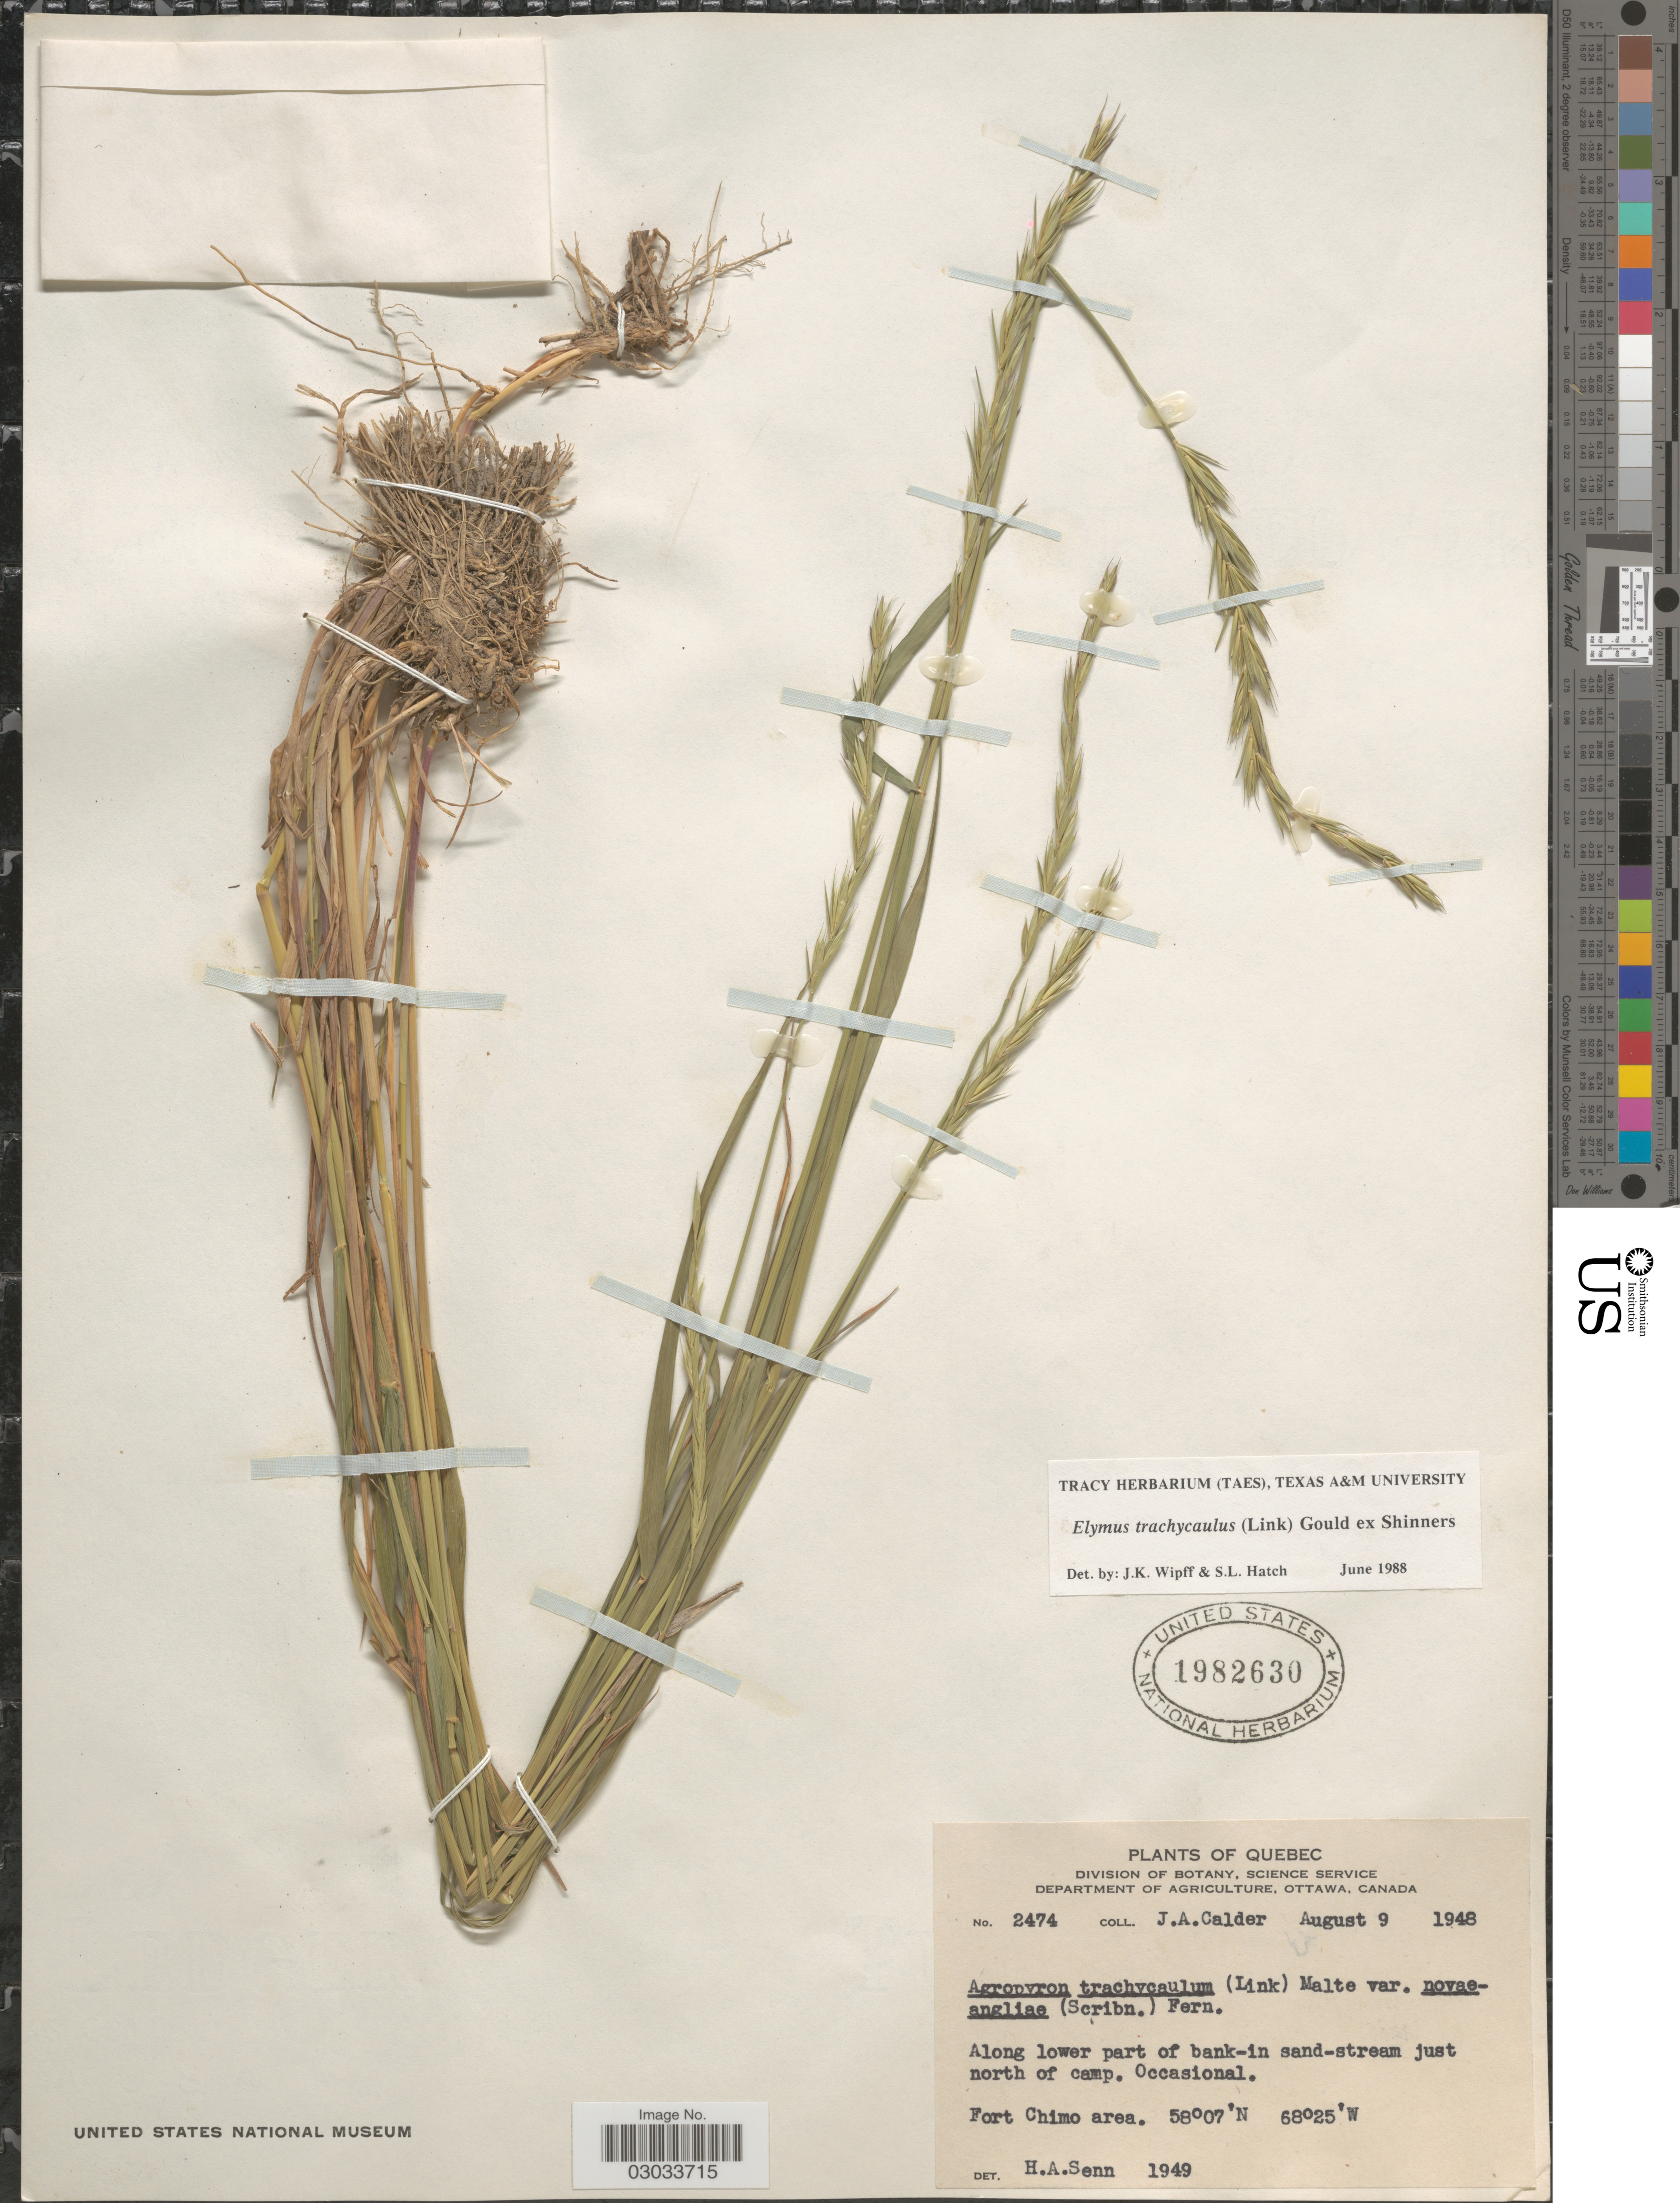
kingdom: Plantae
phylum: Tracheophyta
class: Liliopsida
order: Poales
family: Poaceae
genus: Elymus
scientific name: Elymus trachycaulus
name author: (Link) Gould ex Shinners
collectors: J. A. Calder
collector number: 2474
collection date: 1948-08-09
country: Canada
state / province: Quebec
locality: Along lower part of bank-in sand-stream just north of camp. Occasional. Fort Chimo area.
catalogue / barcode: US 1982630